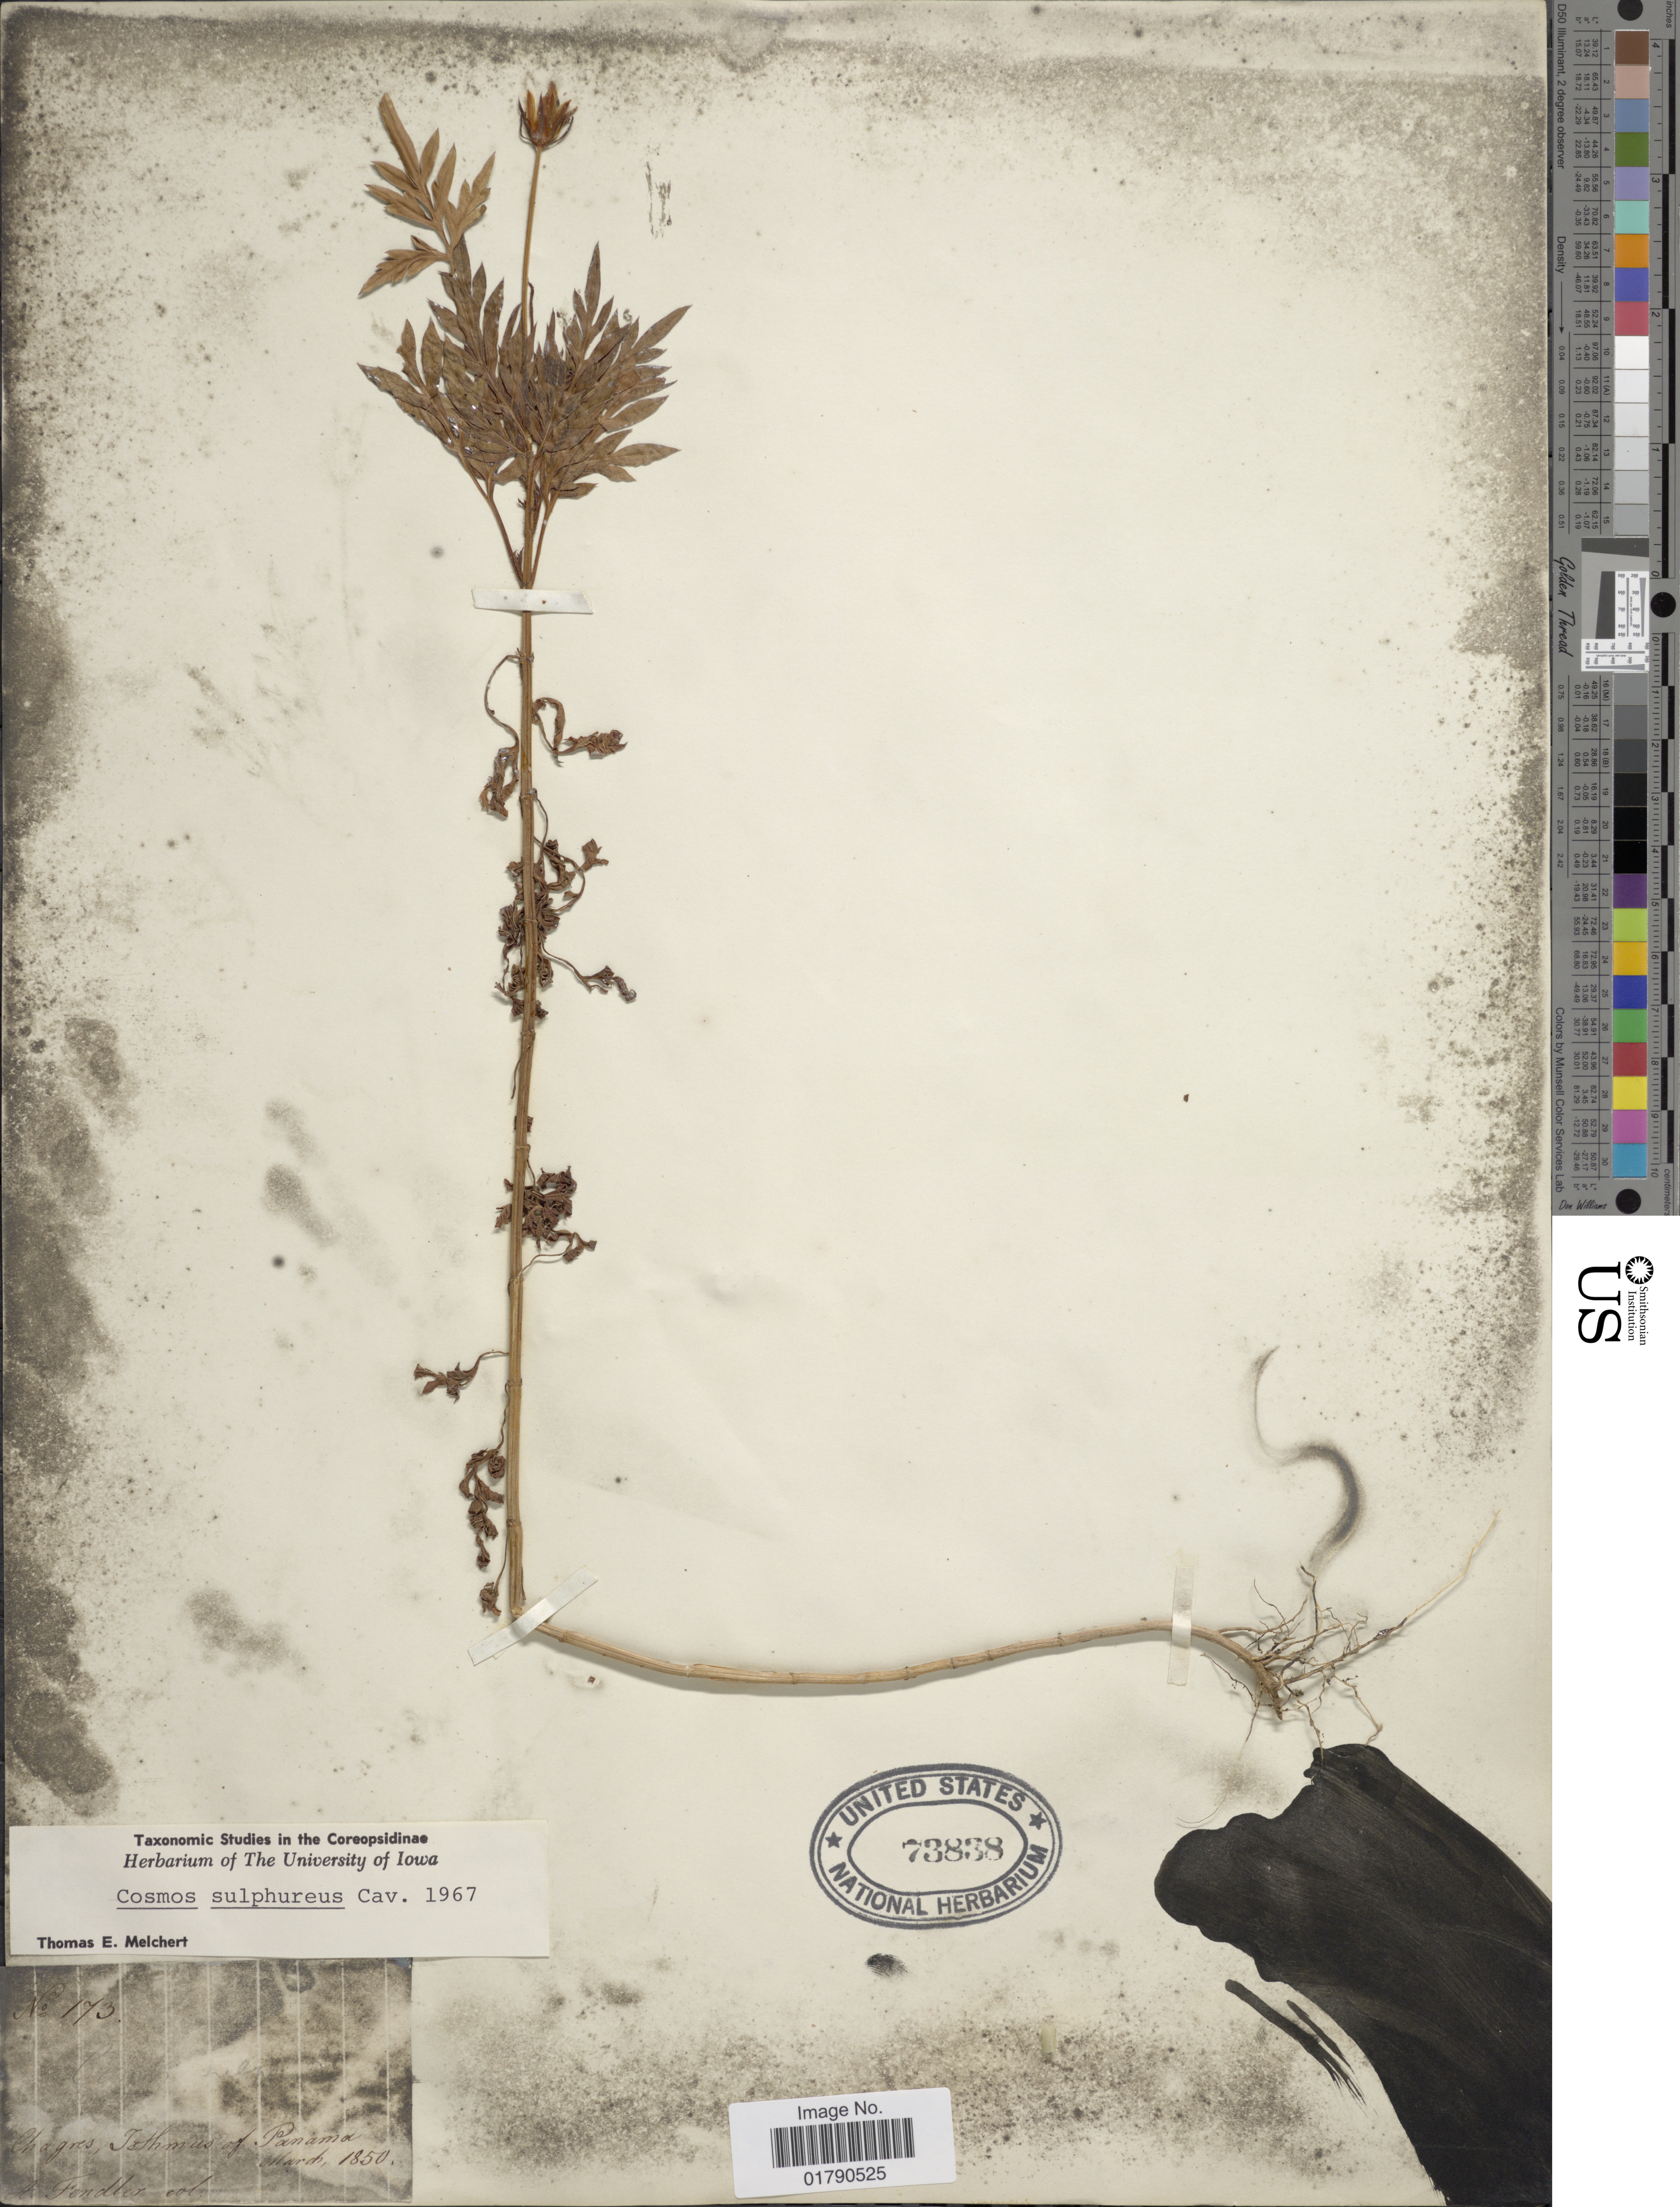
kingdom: Plantae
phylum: Tracheophyta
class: Magnoliopsida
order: Asterales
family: Asteraceae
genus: Cosmos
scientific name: Cosmos sulphureus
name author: Cav.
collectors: A. Fendler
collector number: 173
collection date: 1850-03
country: Panama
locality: Chagres, Isthmus of Panama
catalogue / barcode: US 73838